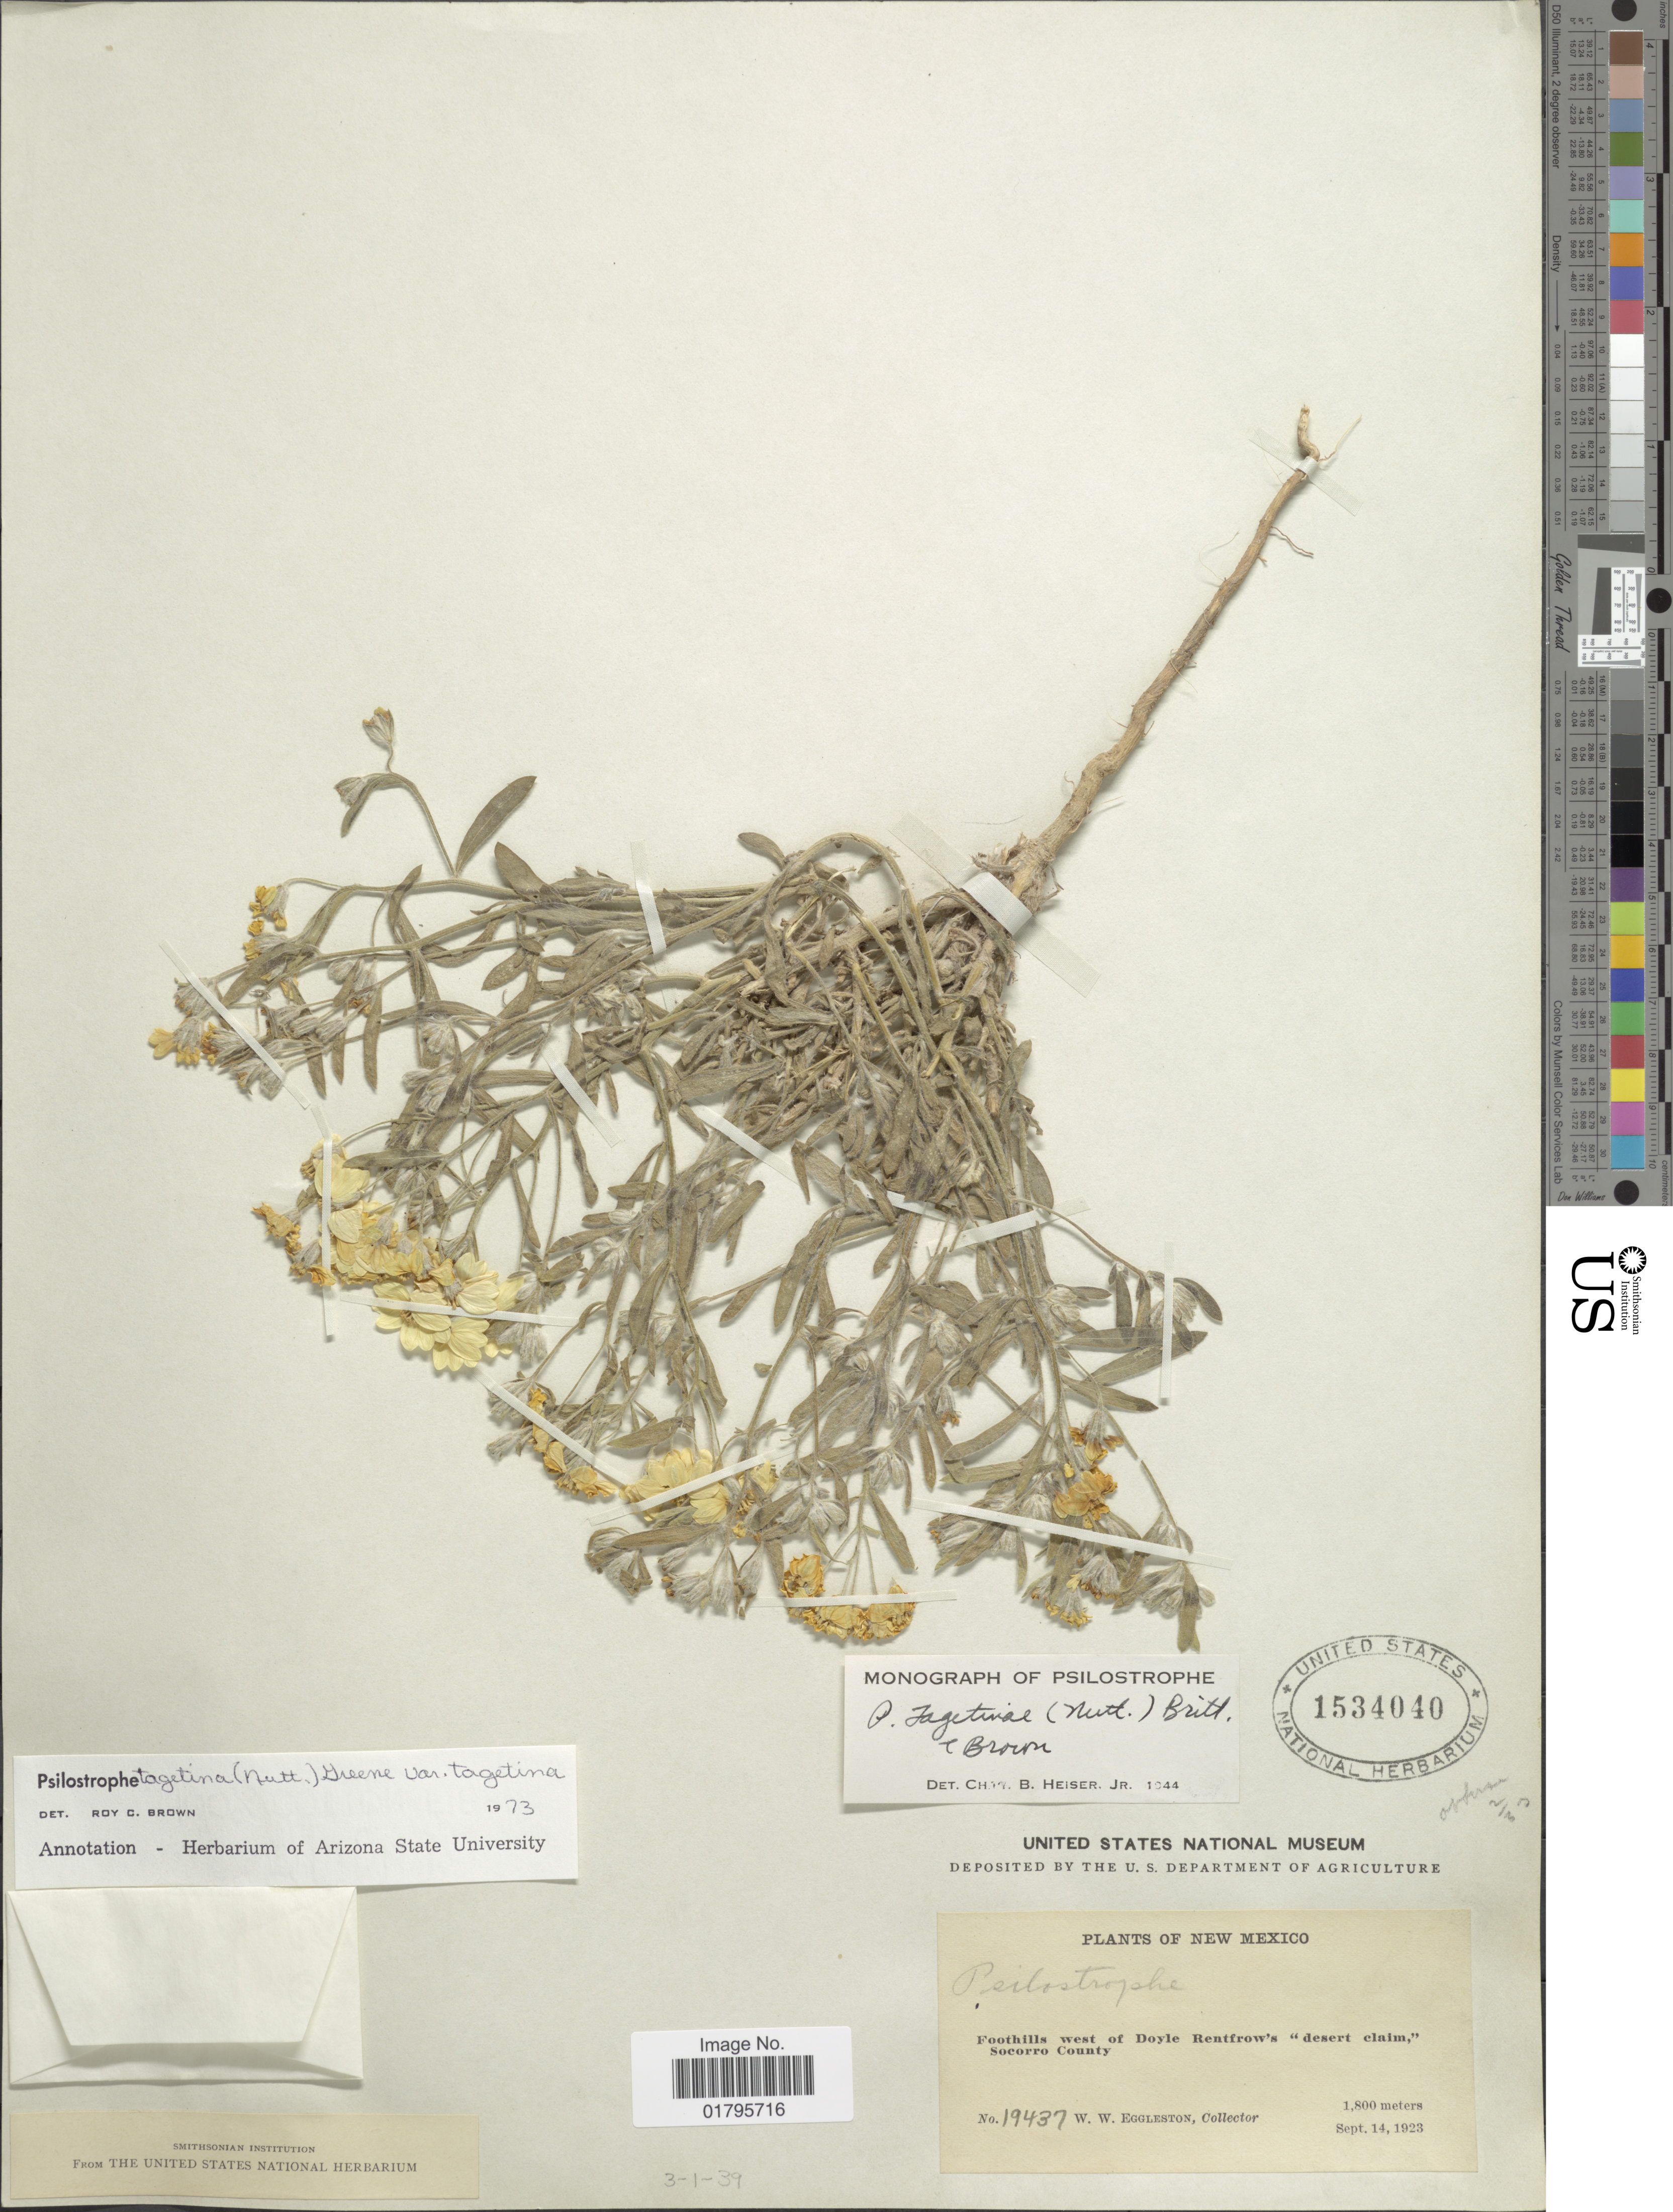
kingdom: Plantae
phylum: Tracheophyta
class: Magnoliopsida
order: Asterales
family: Asteraceae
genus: Psilostrophe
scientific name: Psilostrophe tagetina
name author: (Nutt.) Greene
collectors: W. W. Eggleston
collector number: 19437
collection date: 1923-09-14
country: United States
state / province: New Mexico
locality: Foothills west of Doyle Rentdrow's "desert claim"Socorro County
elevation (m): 1800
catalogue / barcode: US 1534040